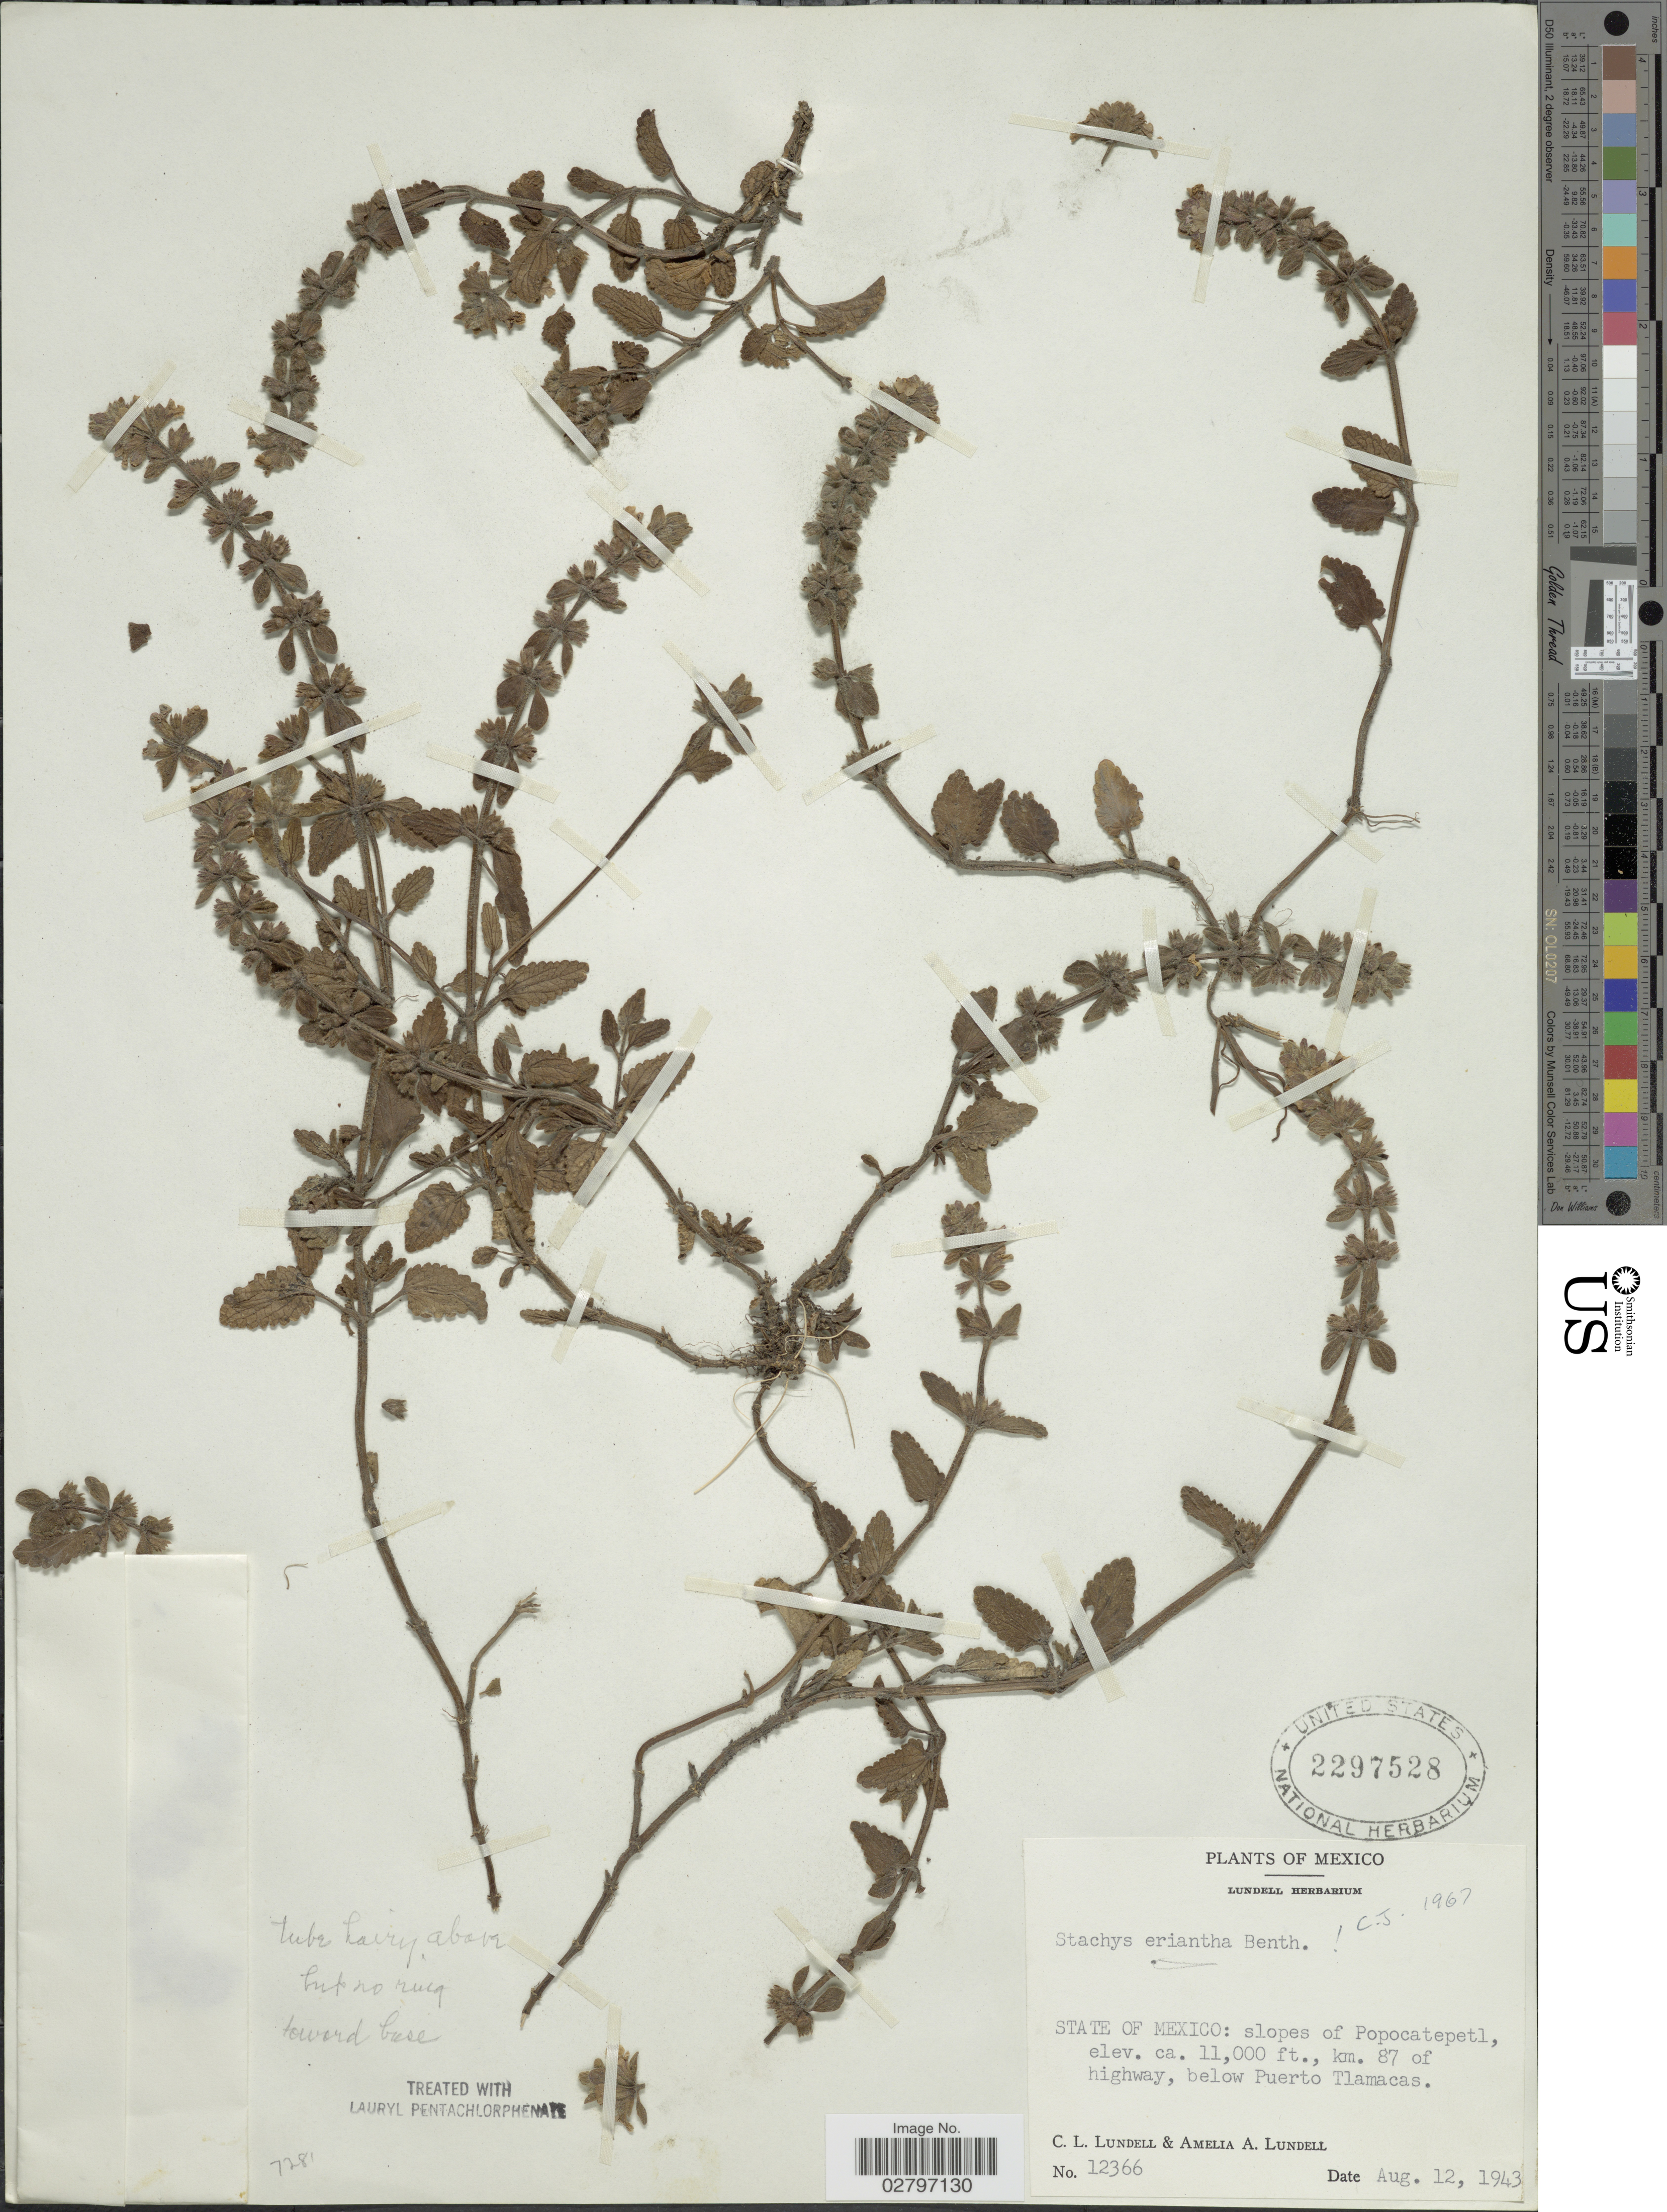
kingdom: Plantae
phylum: Tracheophyta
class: Magnoliopsida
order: Lamiales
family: Lamiaceae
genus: Stachys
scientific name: Stachys eriantha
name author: Benth.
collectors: C. L. Lundell & A. A. Lundell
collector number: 12366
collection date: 1943-08-12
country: Mexico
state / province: México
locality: Slopes of Popocatepetl, km. 87 of highway, below Puerto Tlamacas.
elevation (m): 3353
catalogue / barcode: US 2297528